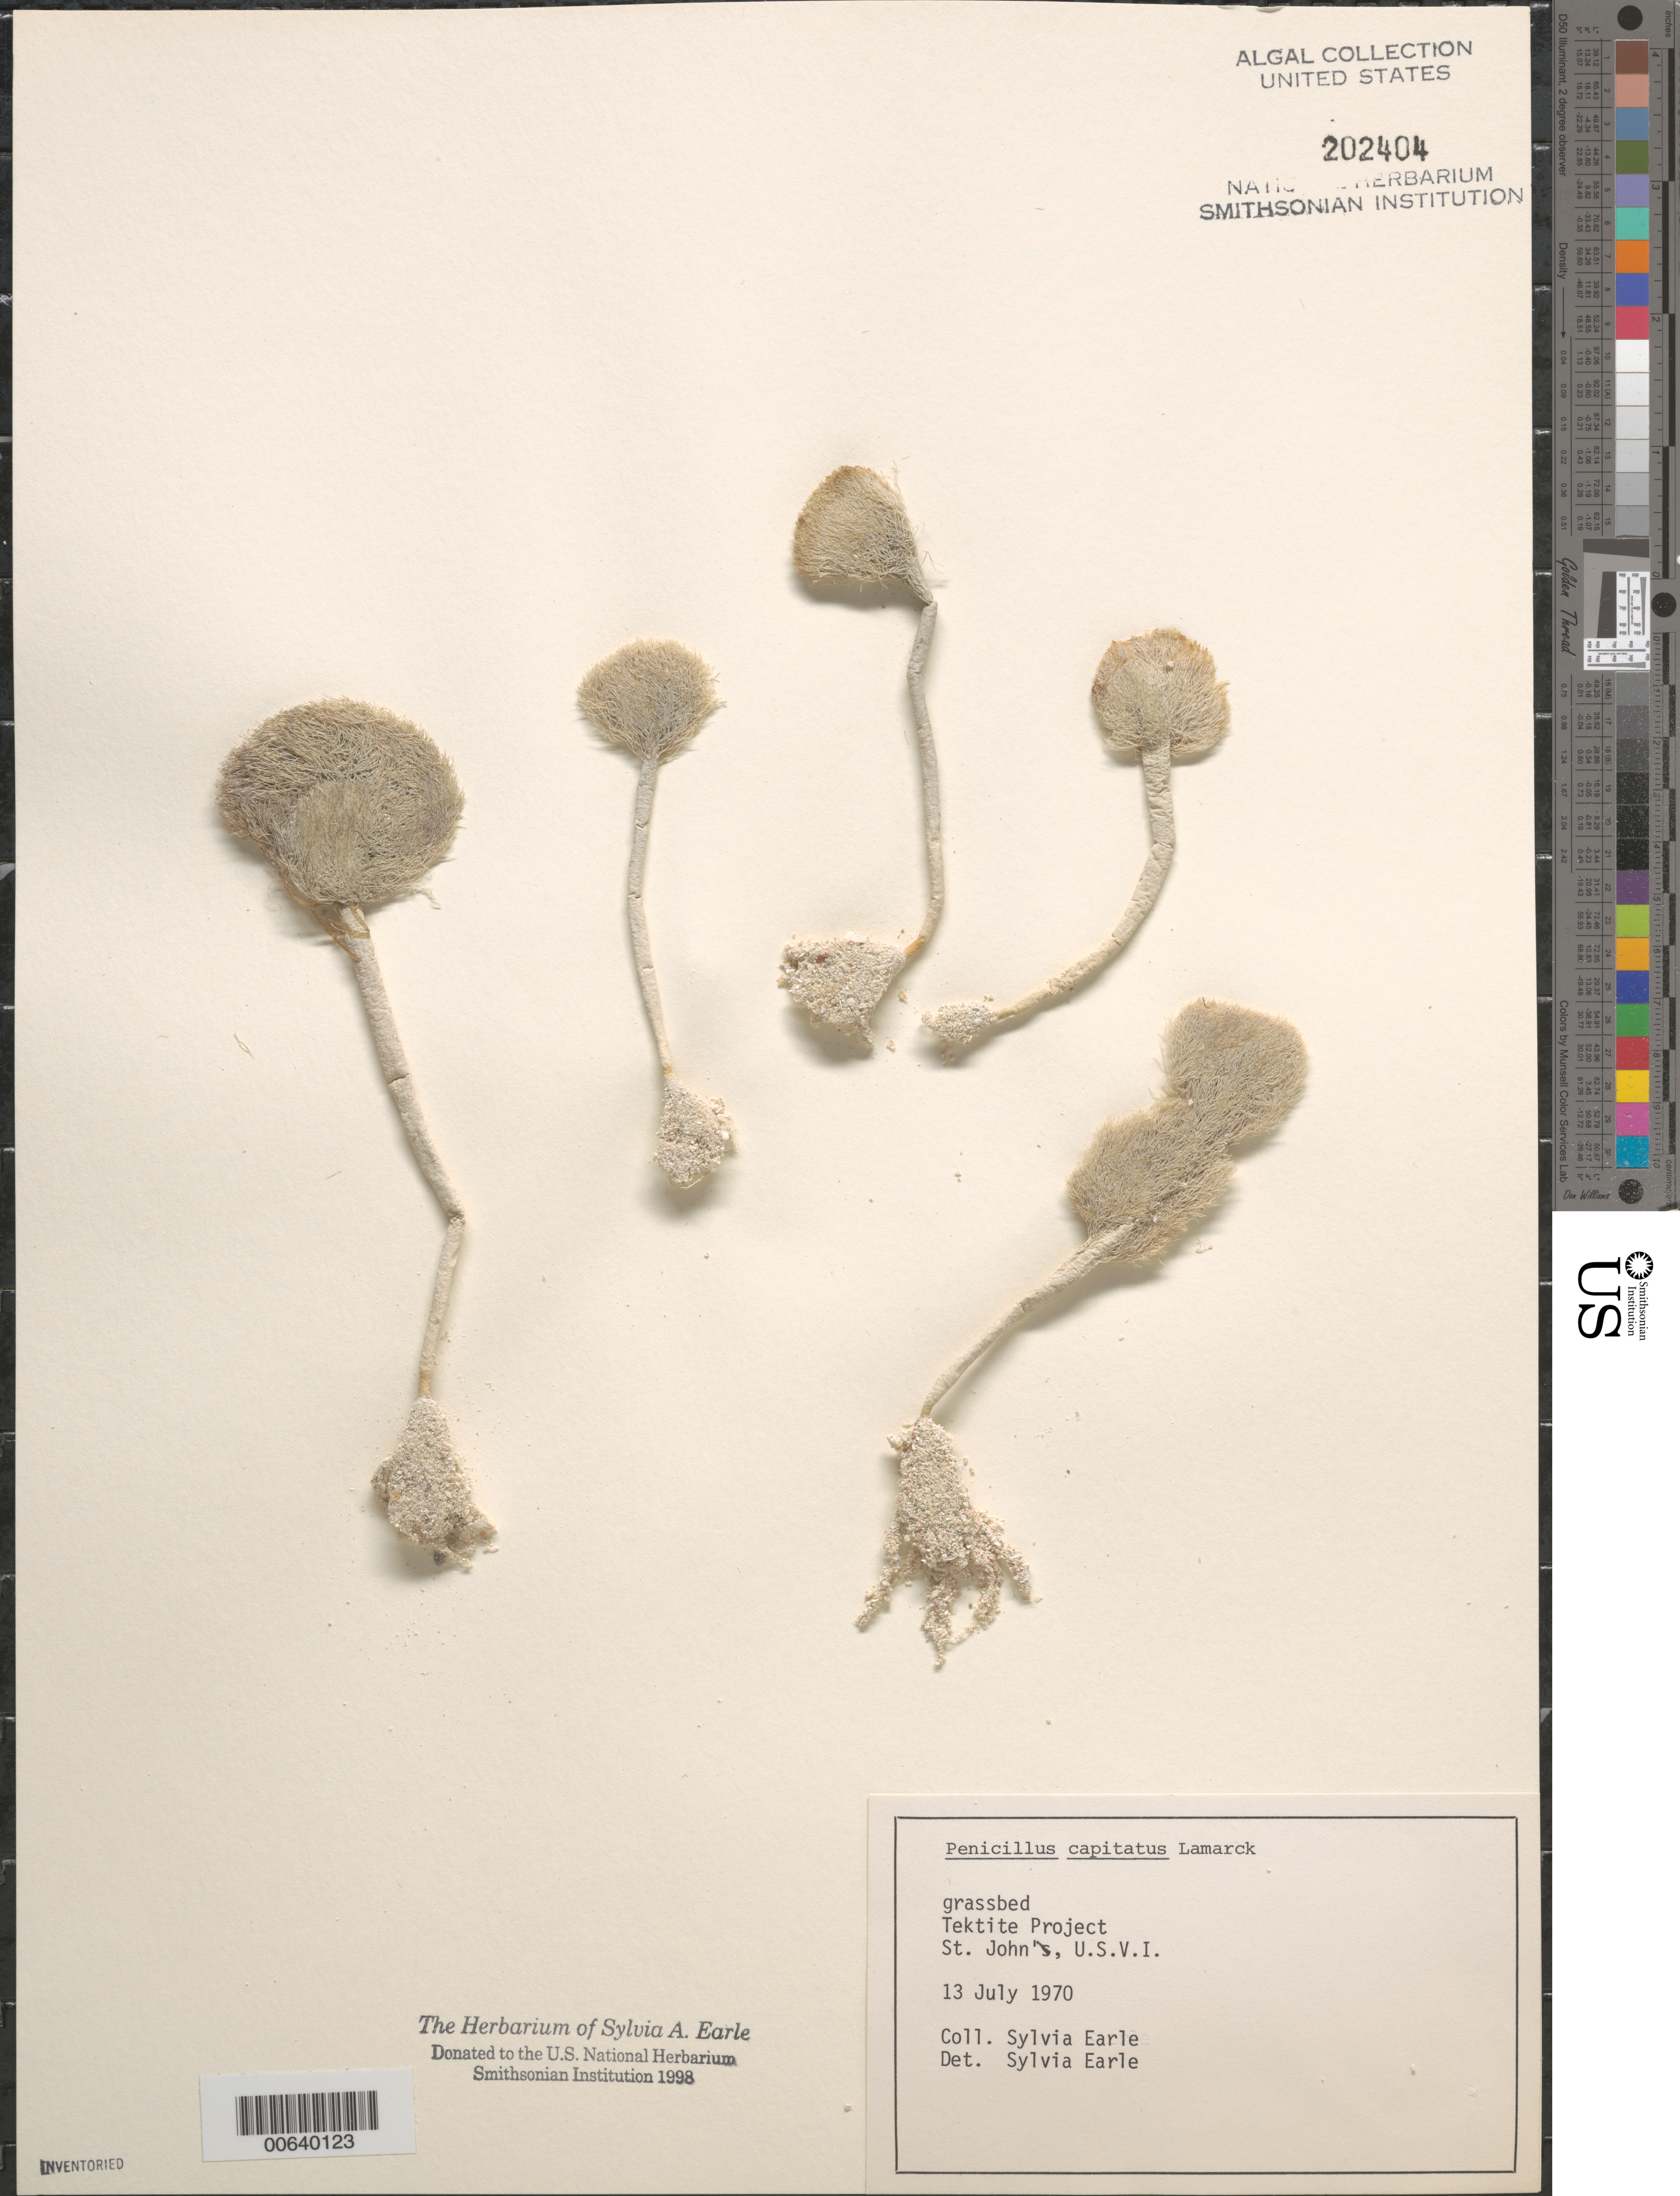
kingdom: Plantae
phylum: Chlorophyta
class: Ulvophyceae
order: Bryopsidales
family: Udoteaceae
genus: Penicillus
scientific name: Penicillus capitatus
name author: Lam.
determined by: Earle, S. A.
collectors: S. A. Earle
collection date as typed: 13 Jul 1970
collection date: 1970-07-13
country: U.S. Virgin Islands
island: St. John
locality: Tektite Project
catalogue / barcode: US 202404